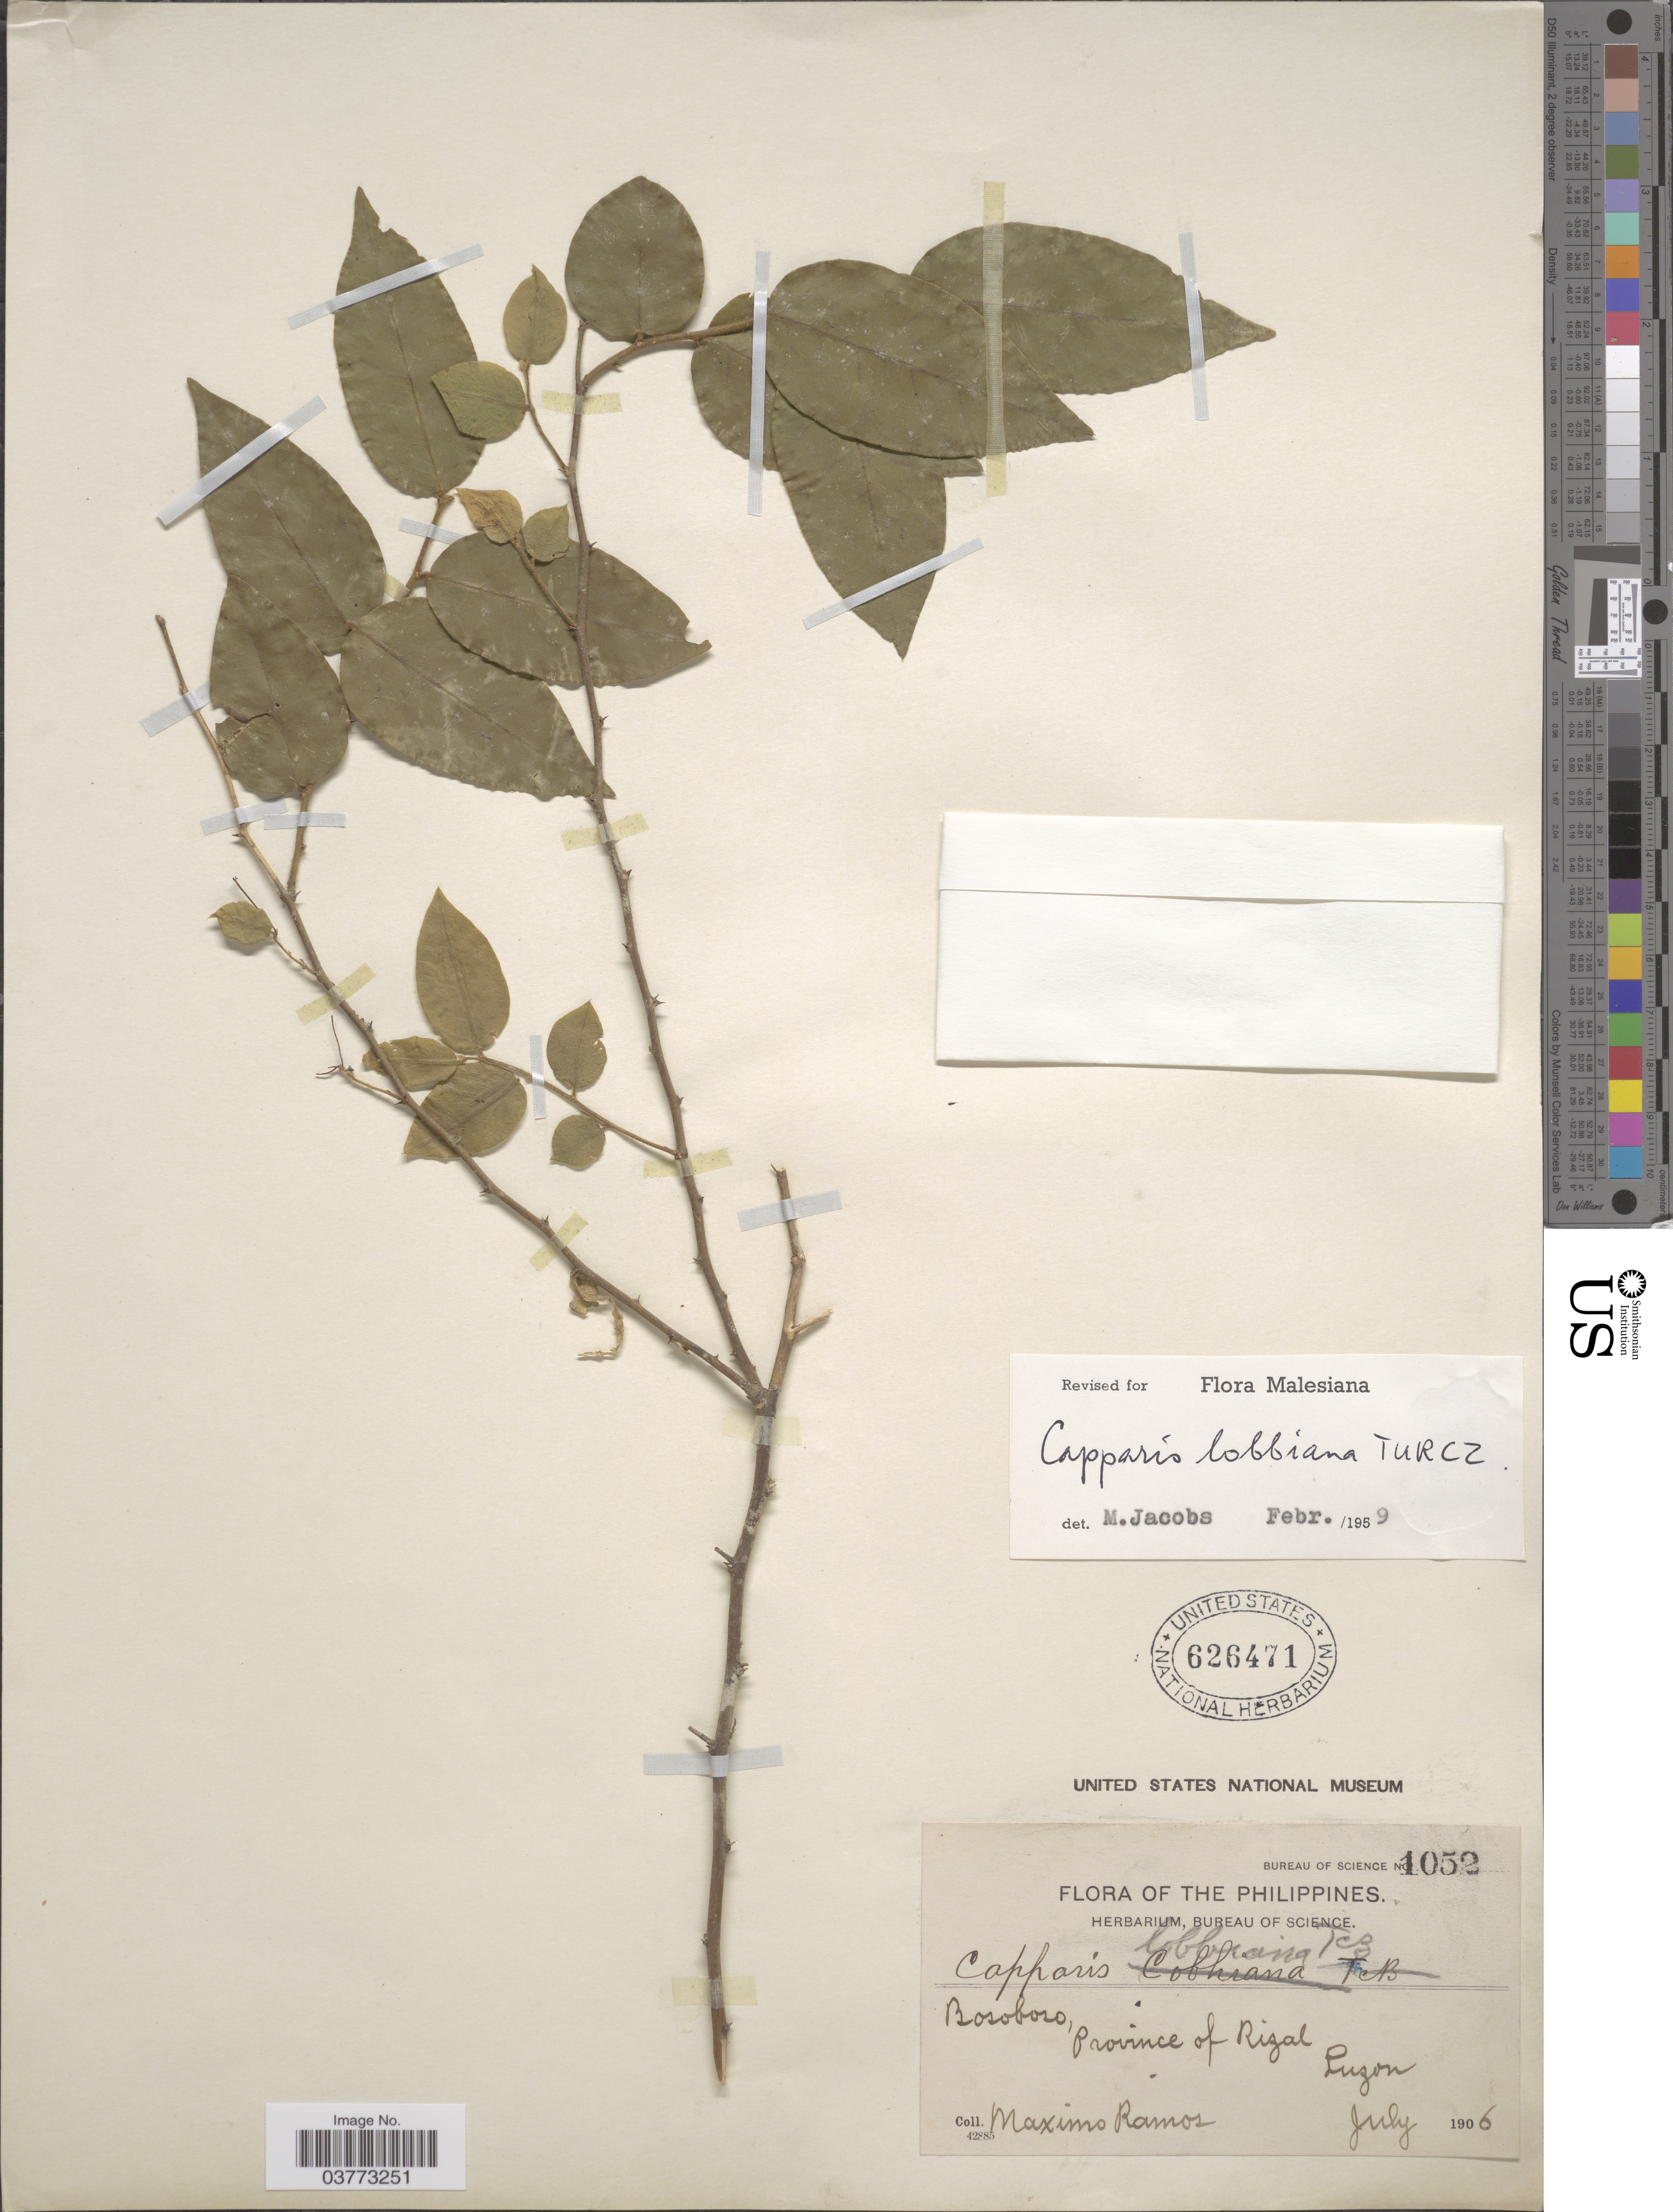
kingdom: Plantae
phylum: Tracheophyta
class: Magnoliopsida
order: Brassicales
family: Capparaceae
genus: Capparis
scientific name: Capparis lobbiana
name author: Turcz.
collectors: M. Ramos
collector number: Bureau of Science 1052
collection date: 1906-07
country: Philippines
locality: The Philippines. Bosoboso, Province of Rizal. Luzon.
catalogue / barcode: US 626471